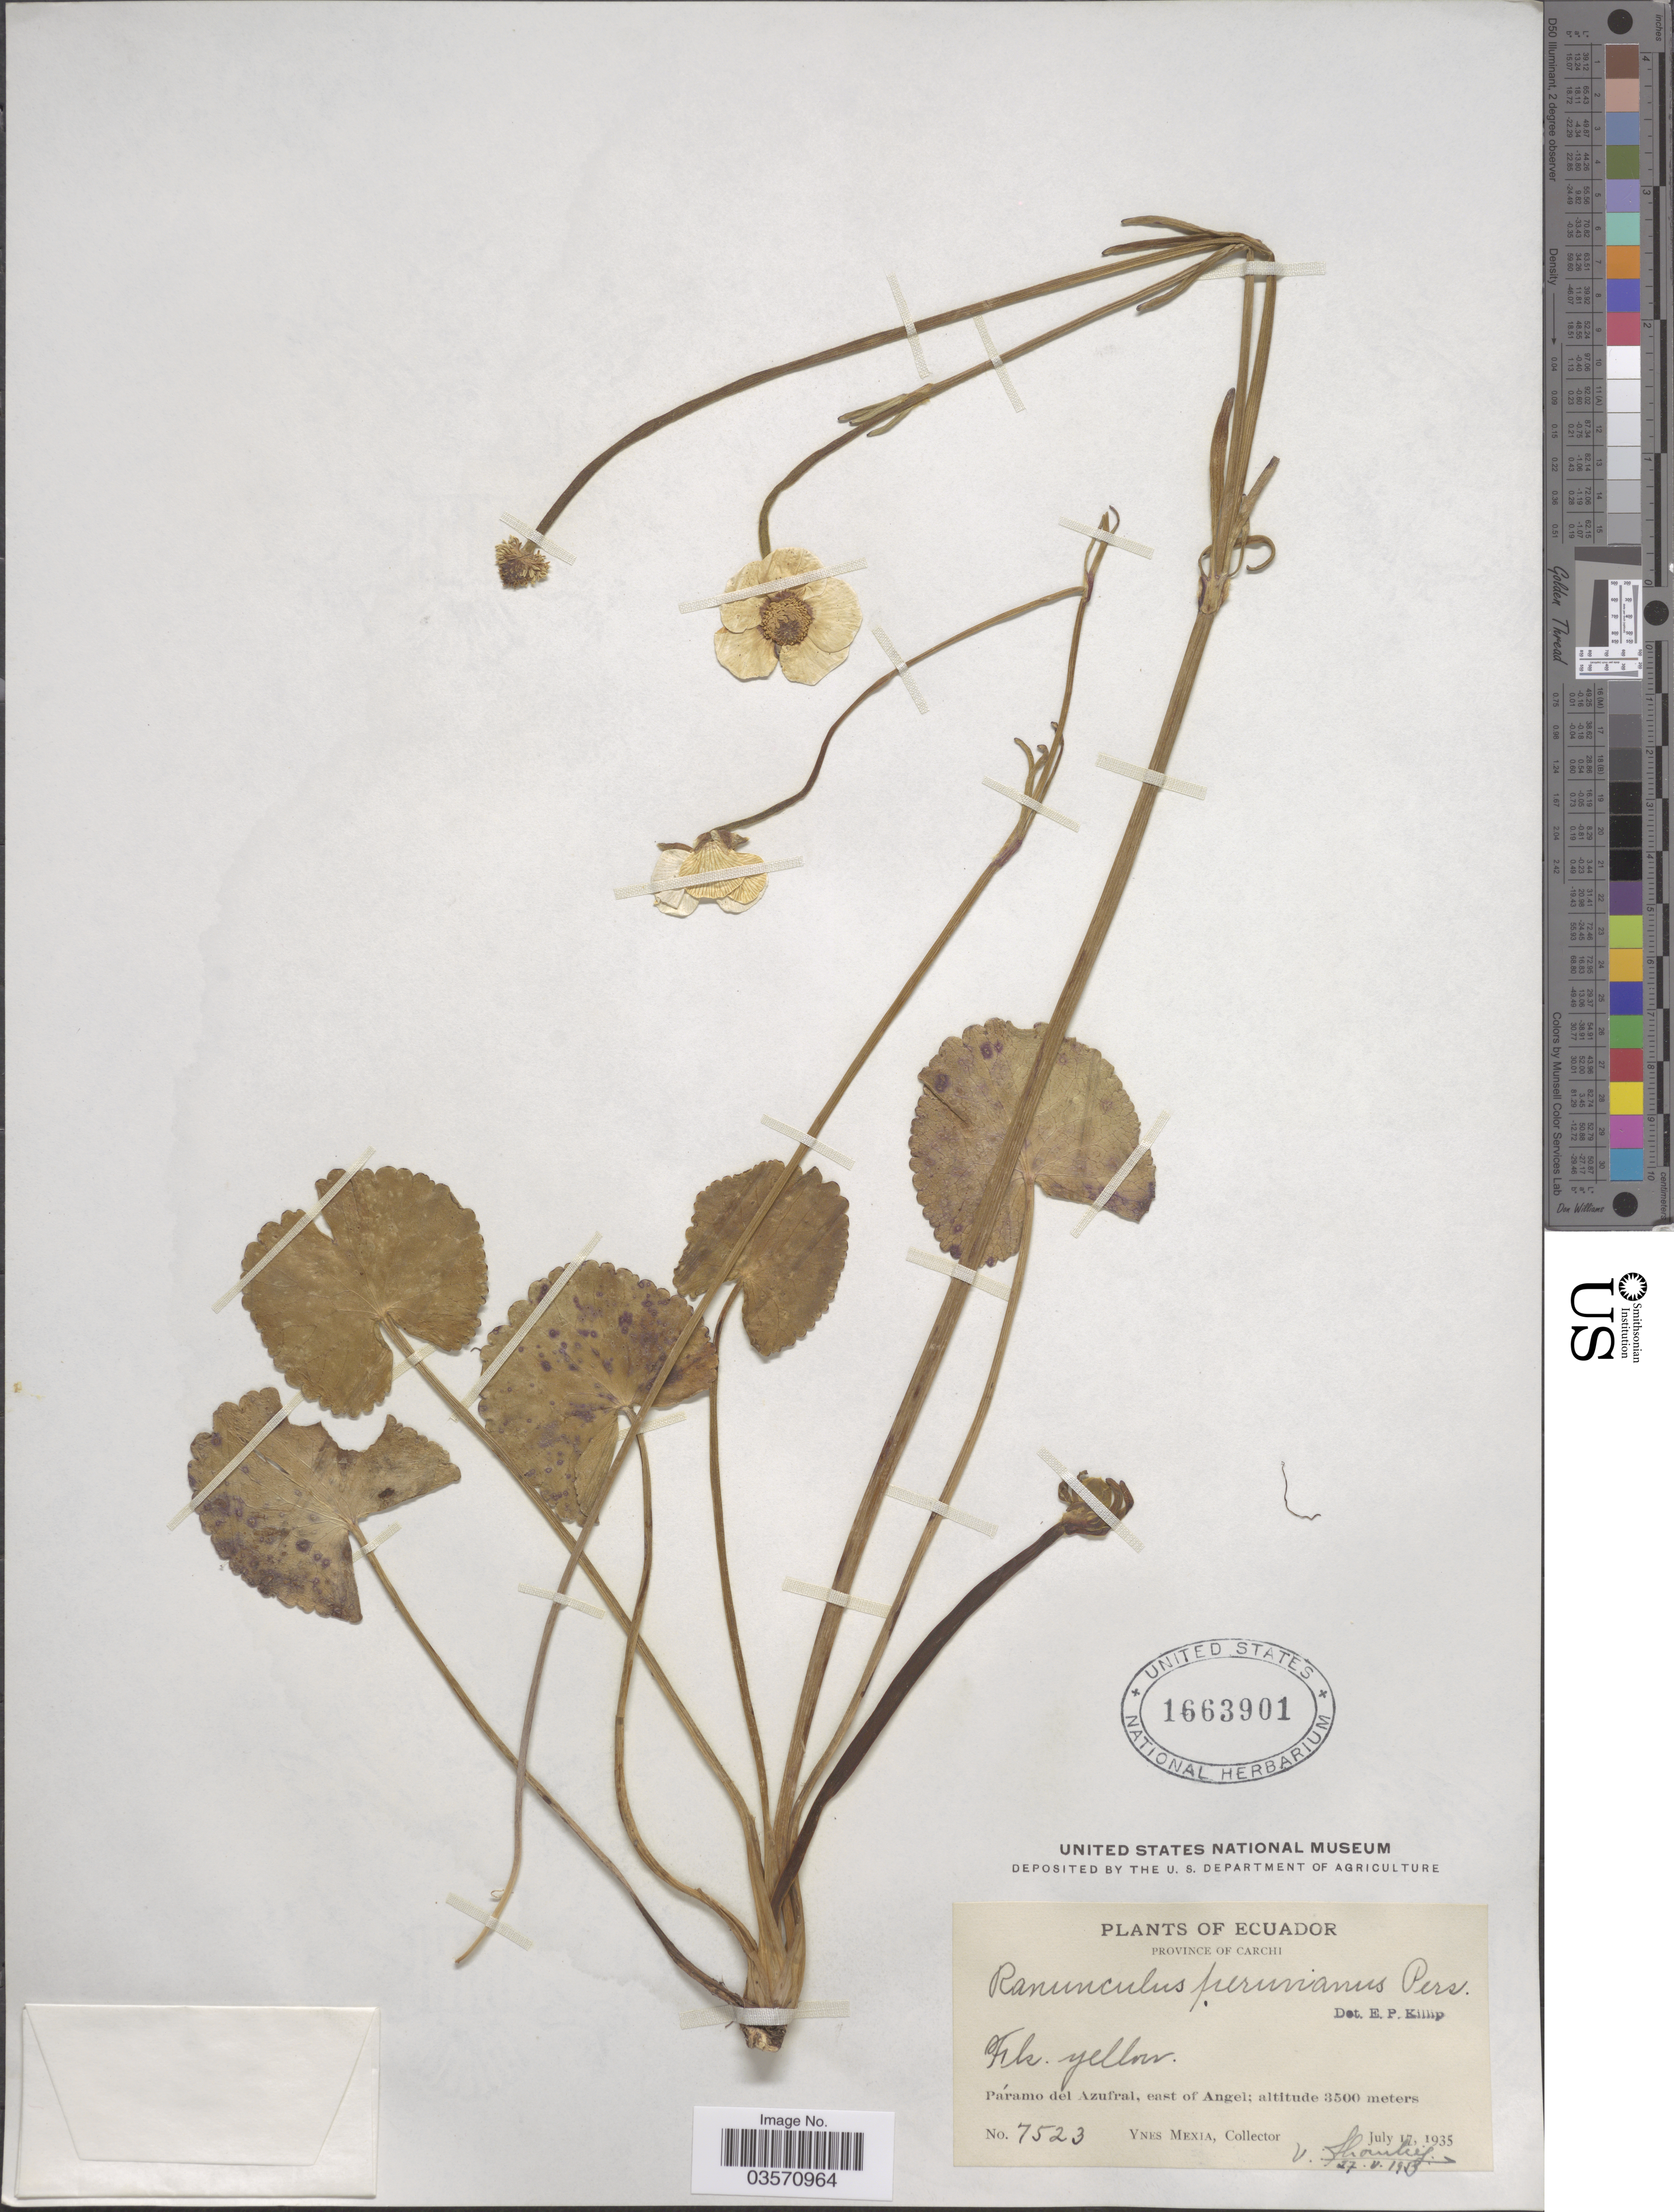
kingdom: Plantae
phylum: Tracheophyta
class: Magnoliopsida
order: Ranunculales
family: Ranunculaceae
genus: Ranunculus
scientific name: Ranunculus peruvianus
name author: Pers.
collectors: Y. Mexia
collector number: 7523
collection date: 1935-07-17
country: Ecuador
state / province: Carchi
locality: Páramo del Azufral, east of Angel.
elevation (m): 3500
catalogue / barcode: US 1663901